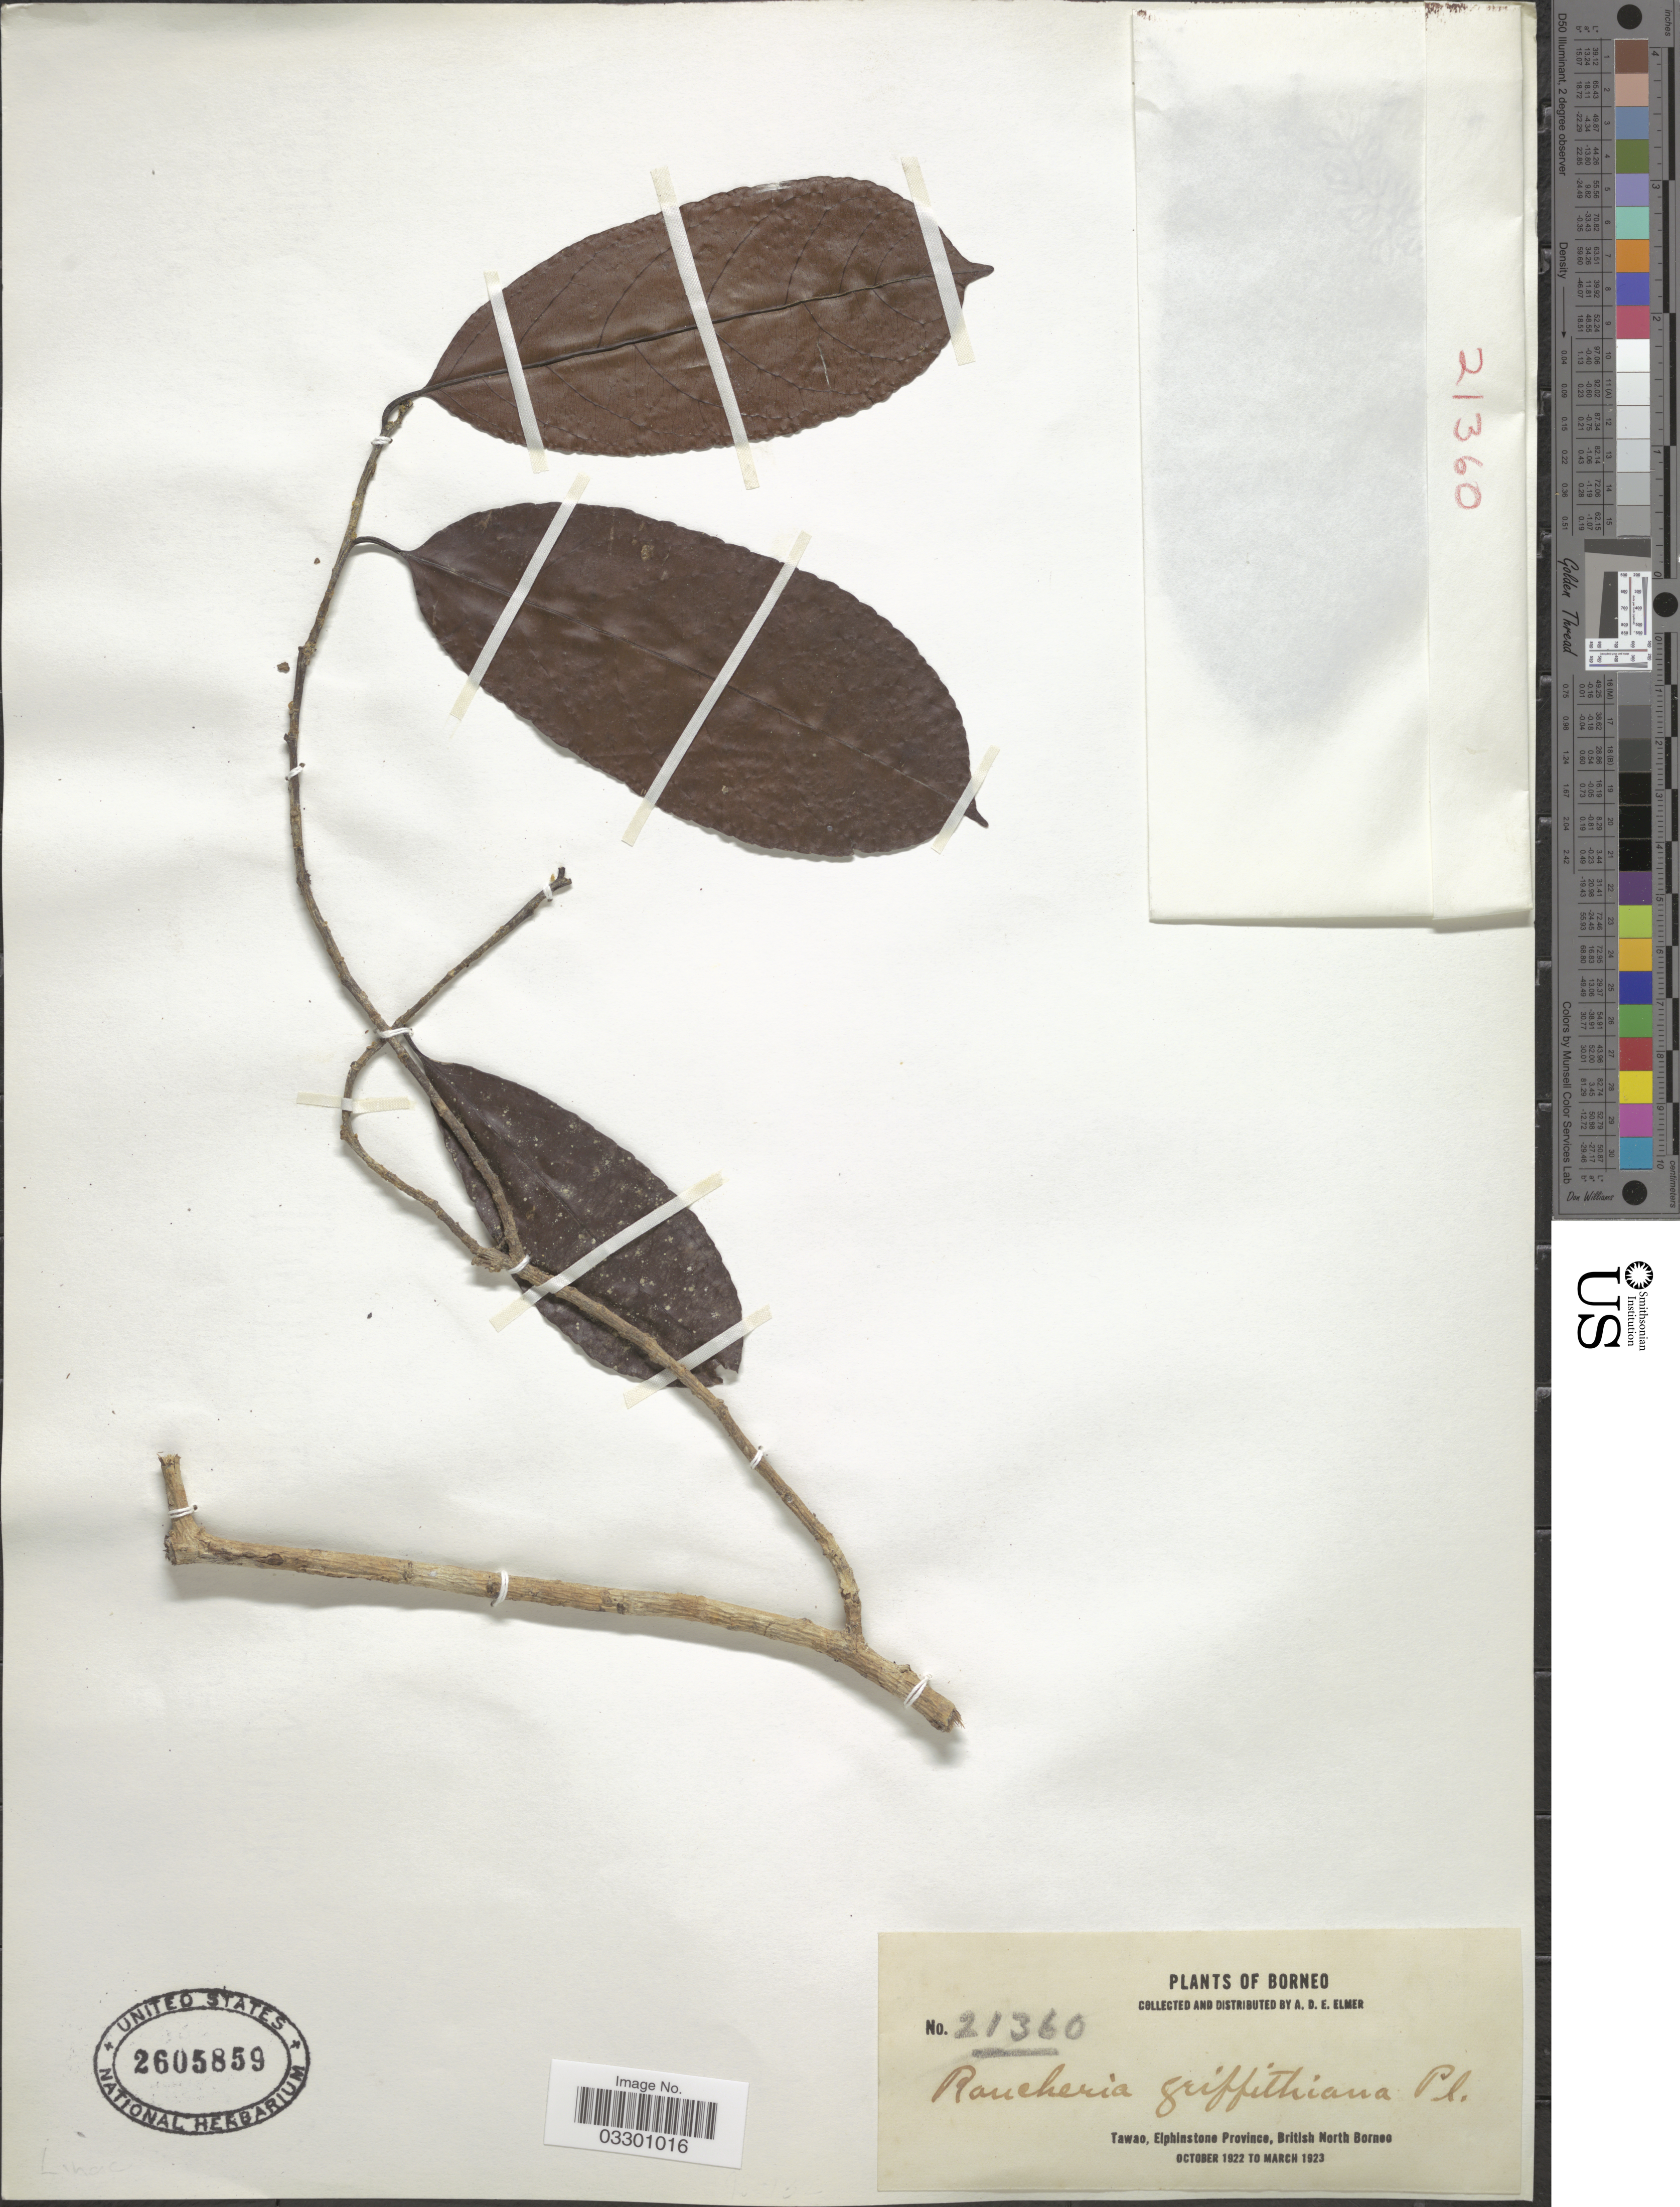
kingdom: Plantae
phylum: Tracheophyta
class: Magnoliopsida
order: Malpighiales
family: Linaceae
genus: Roucheria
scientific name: Roucheria griffithiana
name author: Planch.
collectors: A. D. E. Elmer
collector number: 2130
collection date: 1922-10/1923-03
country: Malaysia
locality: Borneo. Tawao, Elphinstone Province, British North Borneo.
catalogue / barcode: US 2605859